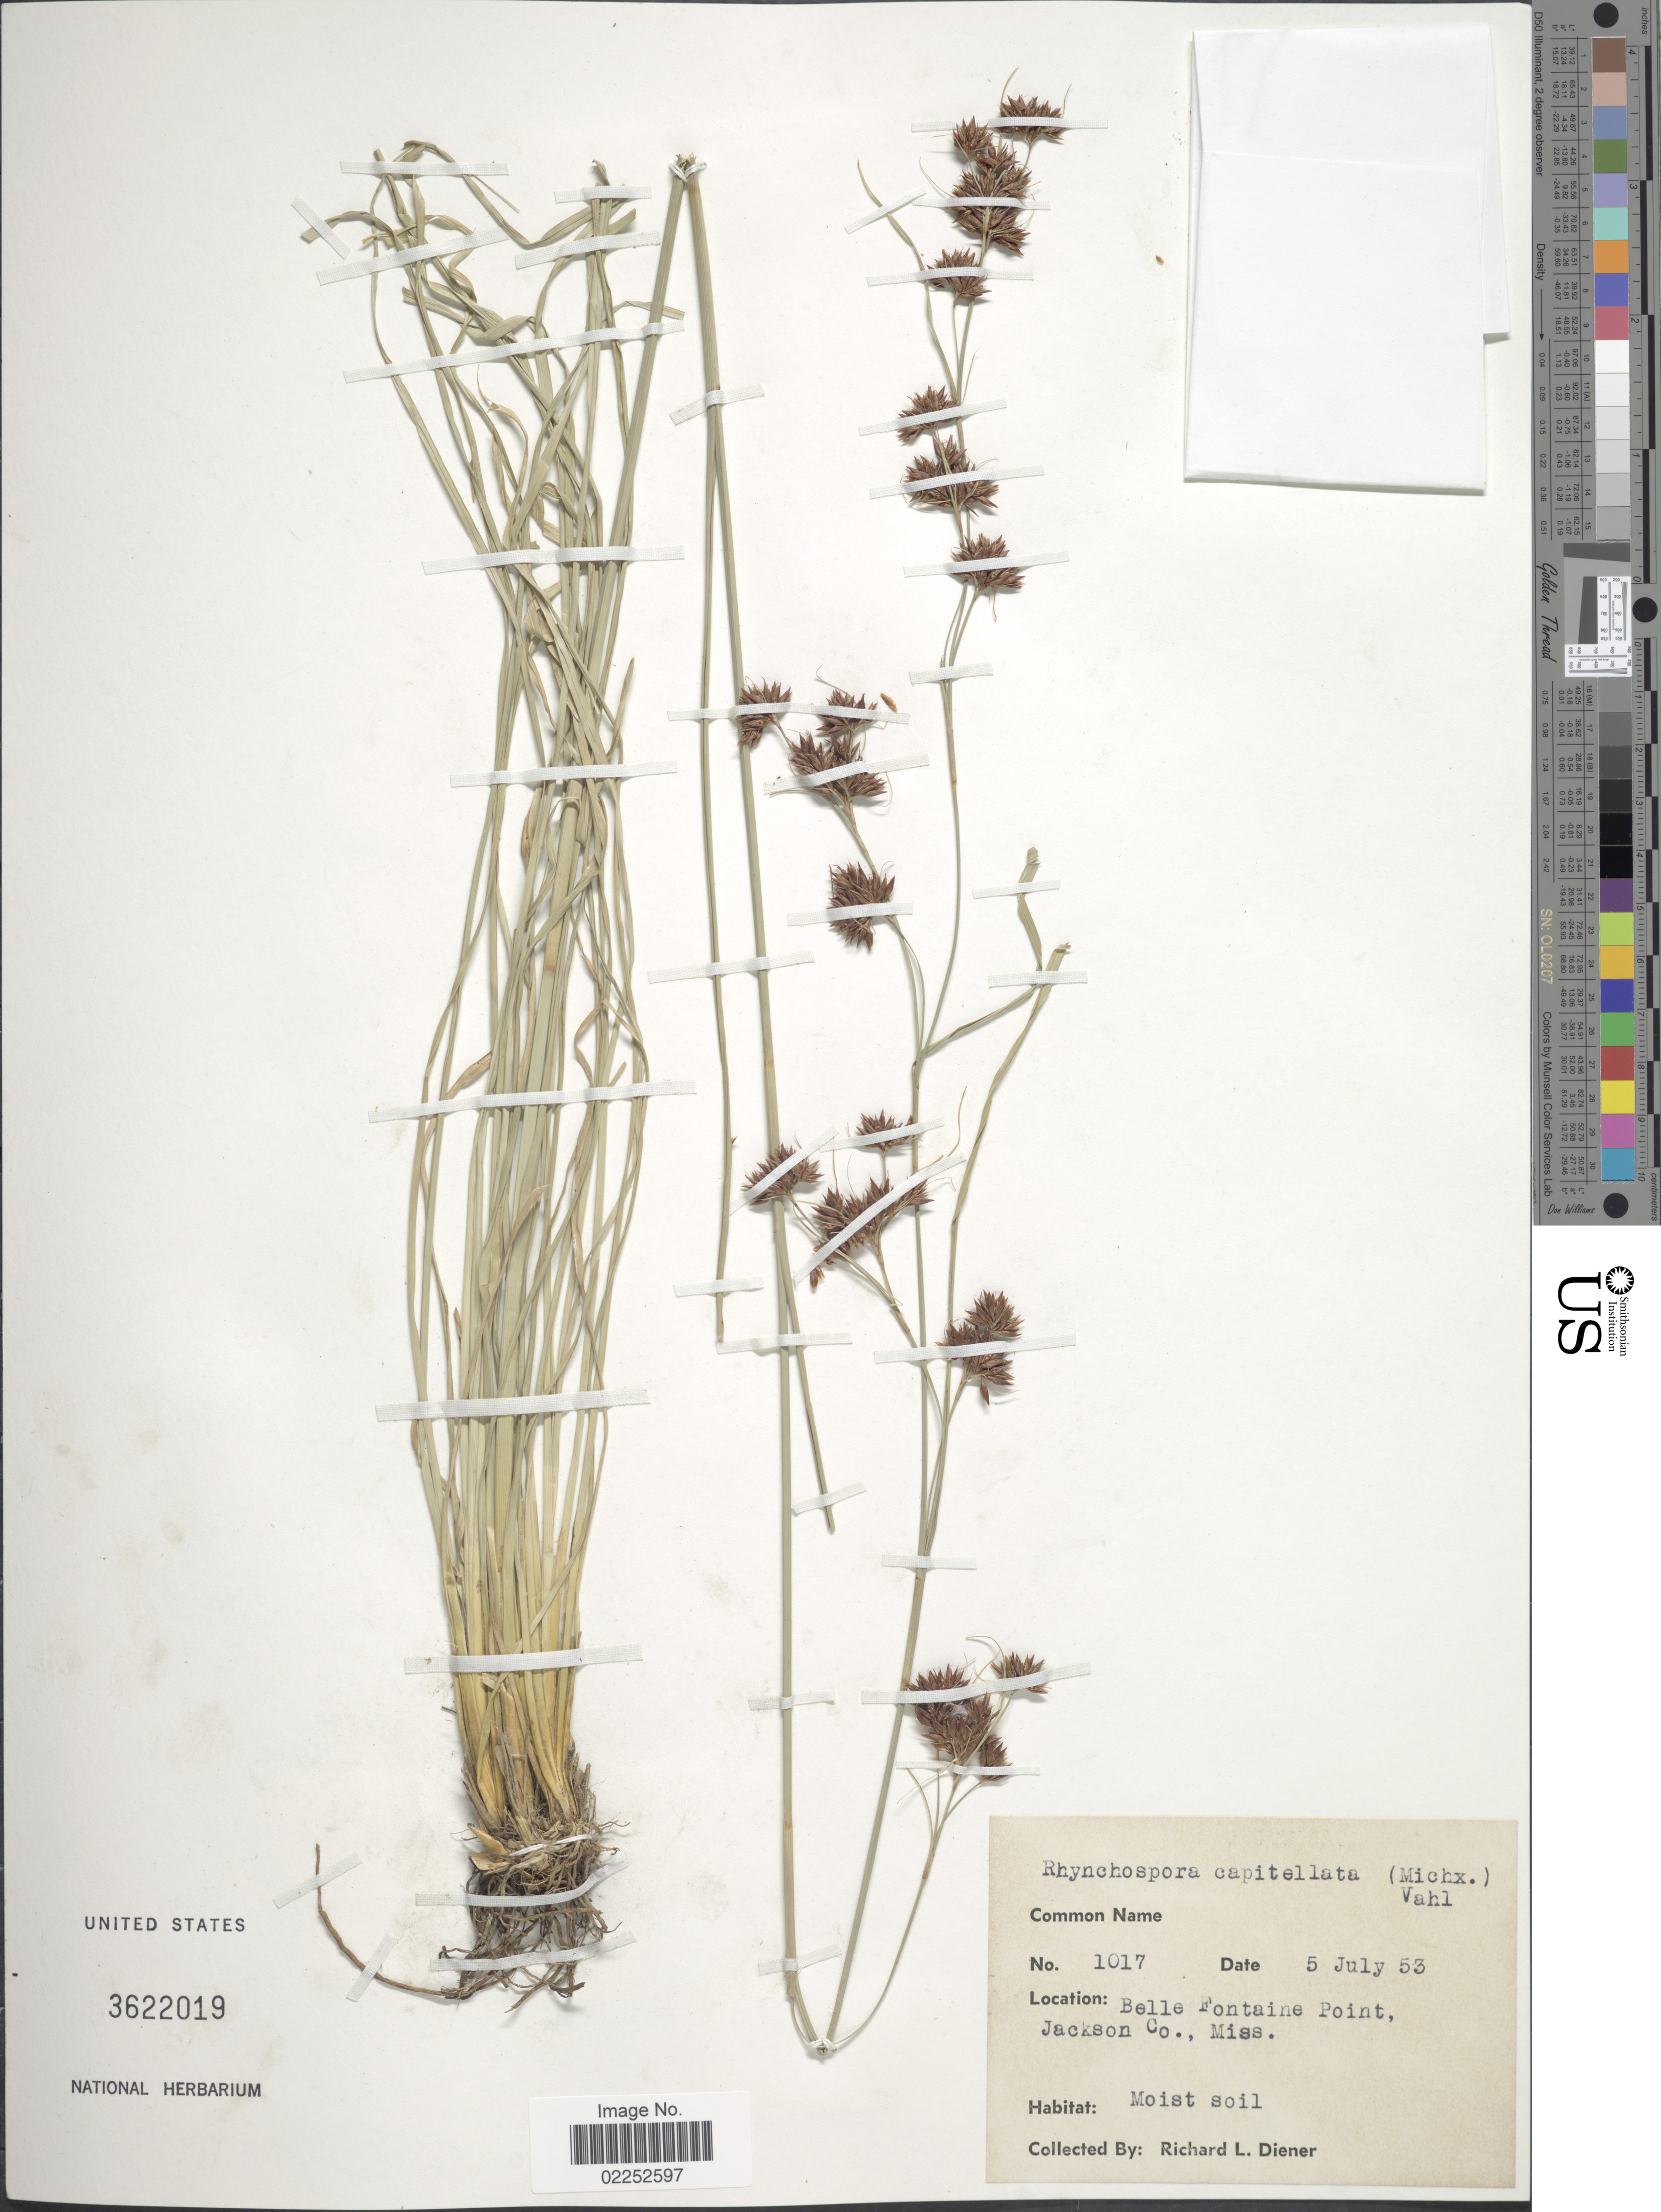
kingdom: Plantae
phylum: Tracheophyta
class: Liliopsida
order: Poales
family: Cyperaceae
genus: Rhynchospora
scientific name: Rhynchospora capitellata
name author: (Michx.) Vahl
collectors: R. Diener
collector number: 1017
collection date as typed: Transcribed d/m/y: 5/7/53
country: United States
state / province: Mississippi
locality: Belle Fontaine Point, Jackson Co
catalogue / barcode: US 3622019